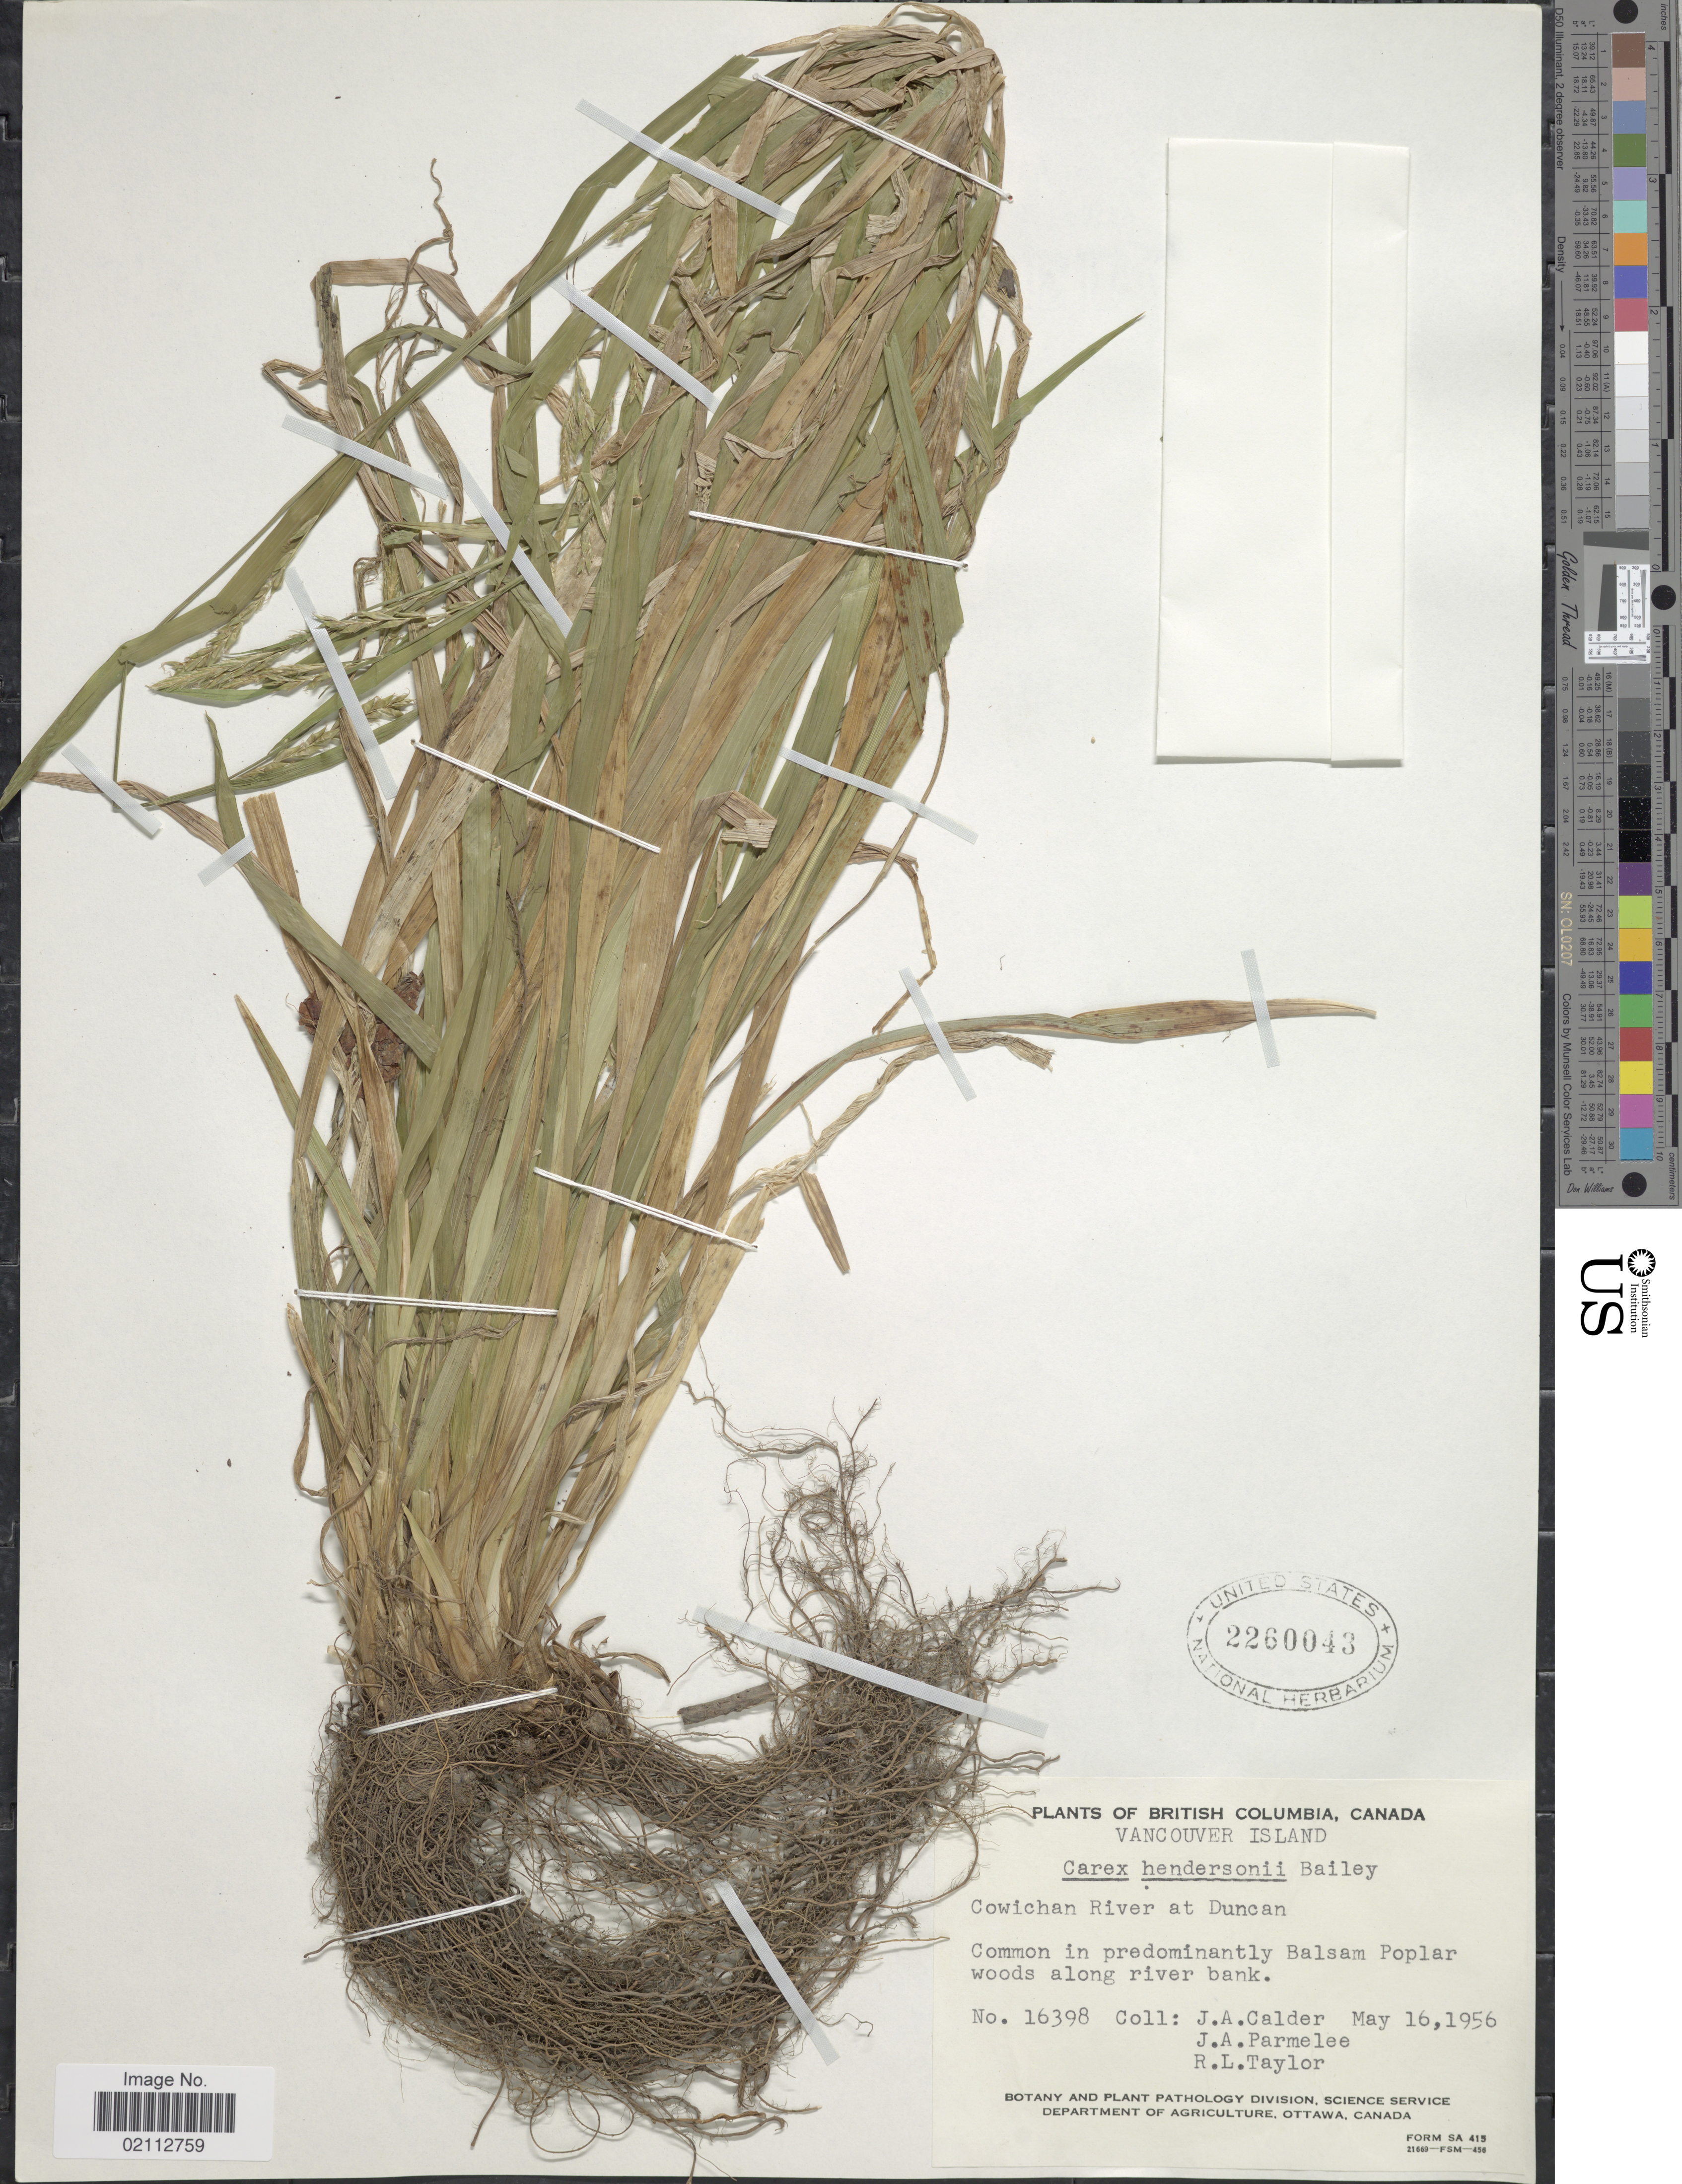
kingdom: Plantae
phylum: Tracheophyta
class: Liliopsida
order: Poales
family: Cyperaceae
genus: Carex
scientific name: Carex hendersonii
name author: L.H. Bailey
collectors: J. A. Calder, J. A. Parmelee & R. Taylor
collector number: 16398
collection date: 1956-05-16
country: Canada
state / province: British Columbia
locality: Vancouver Island. Cowichan River at Duncan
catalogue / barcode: US 2260043